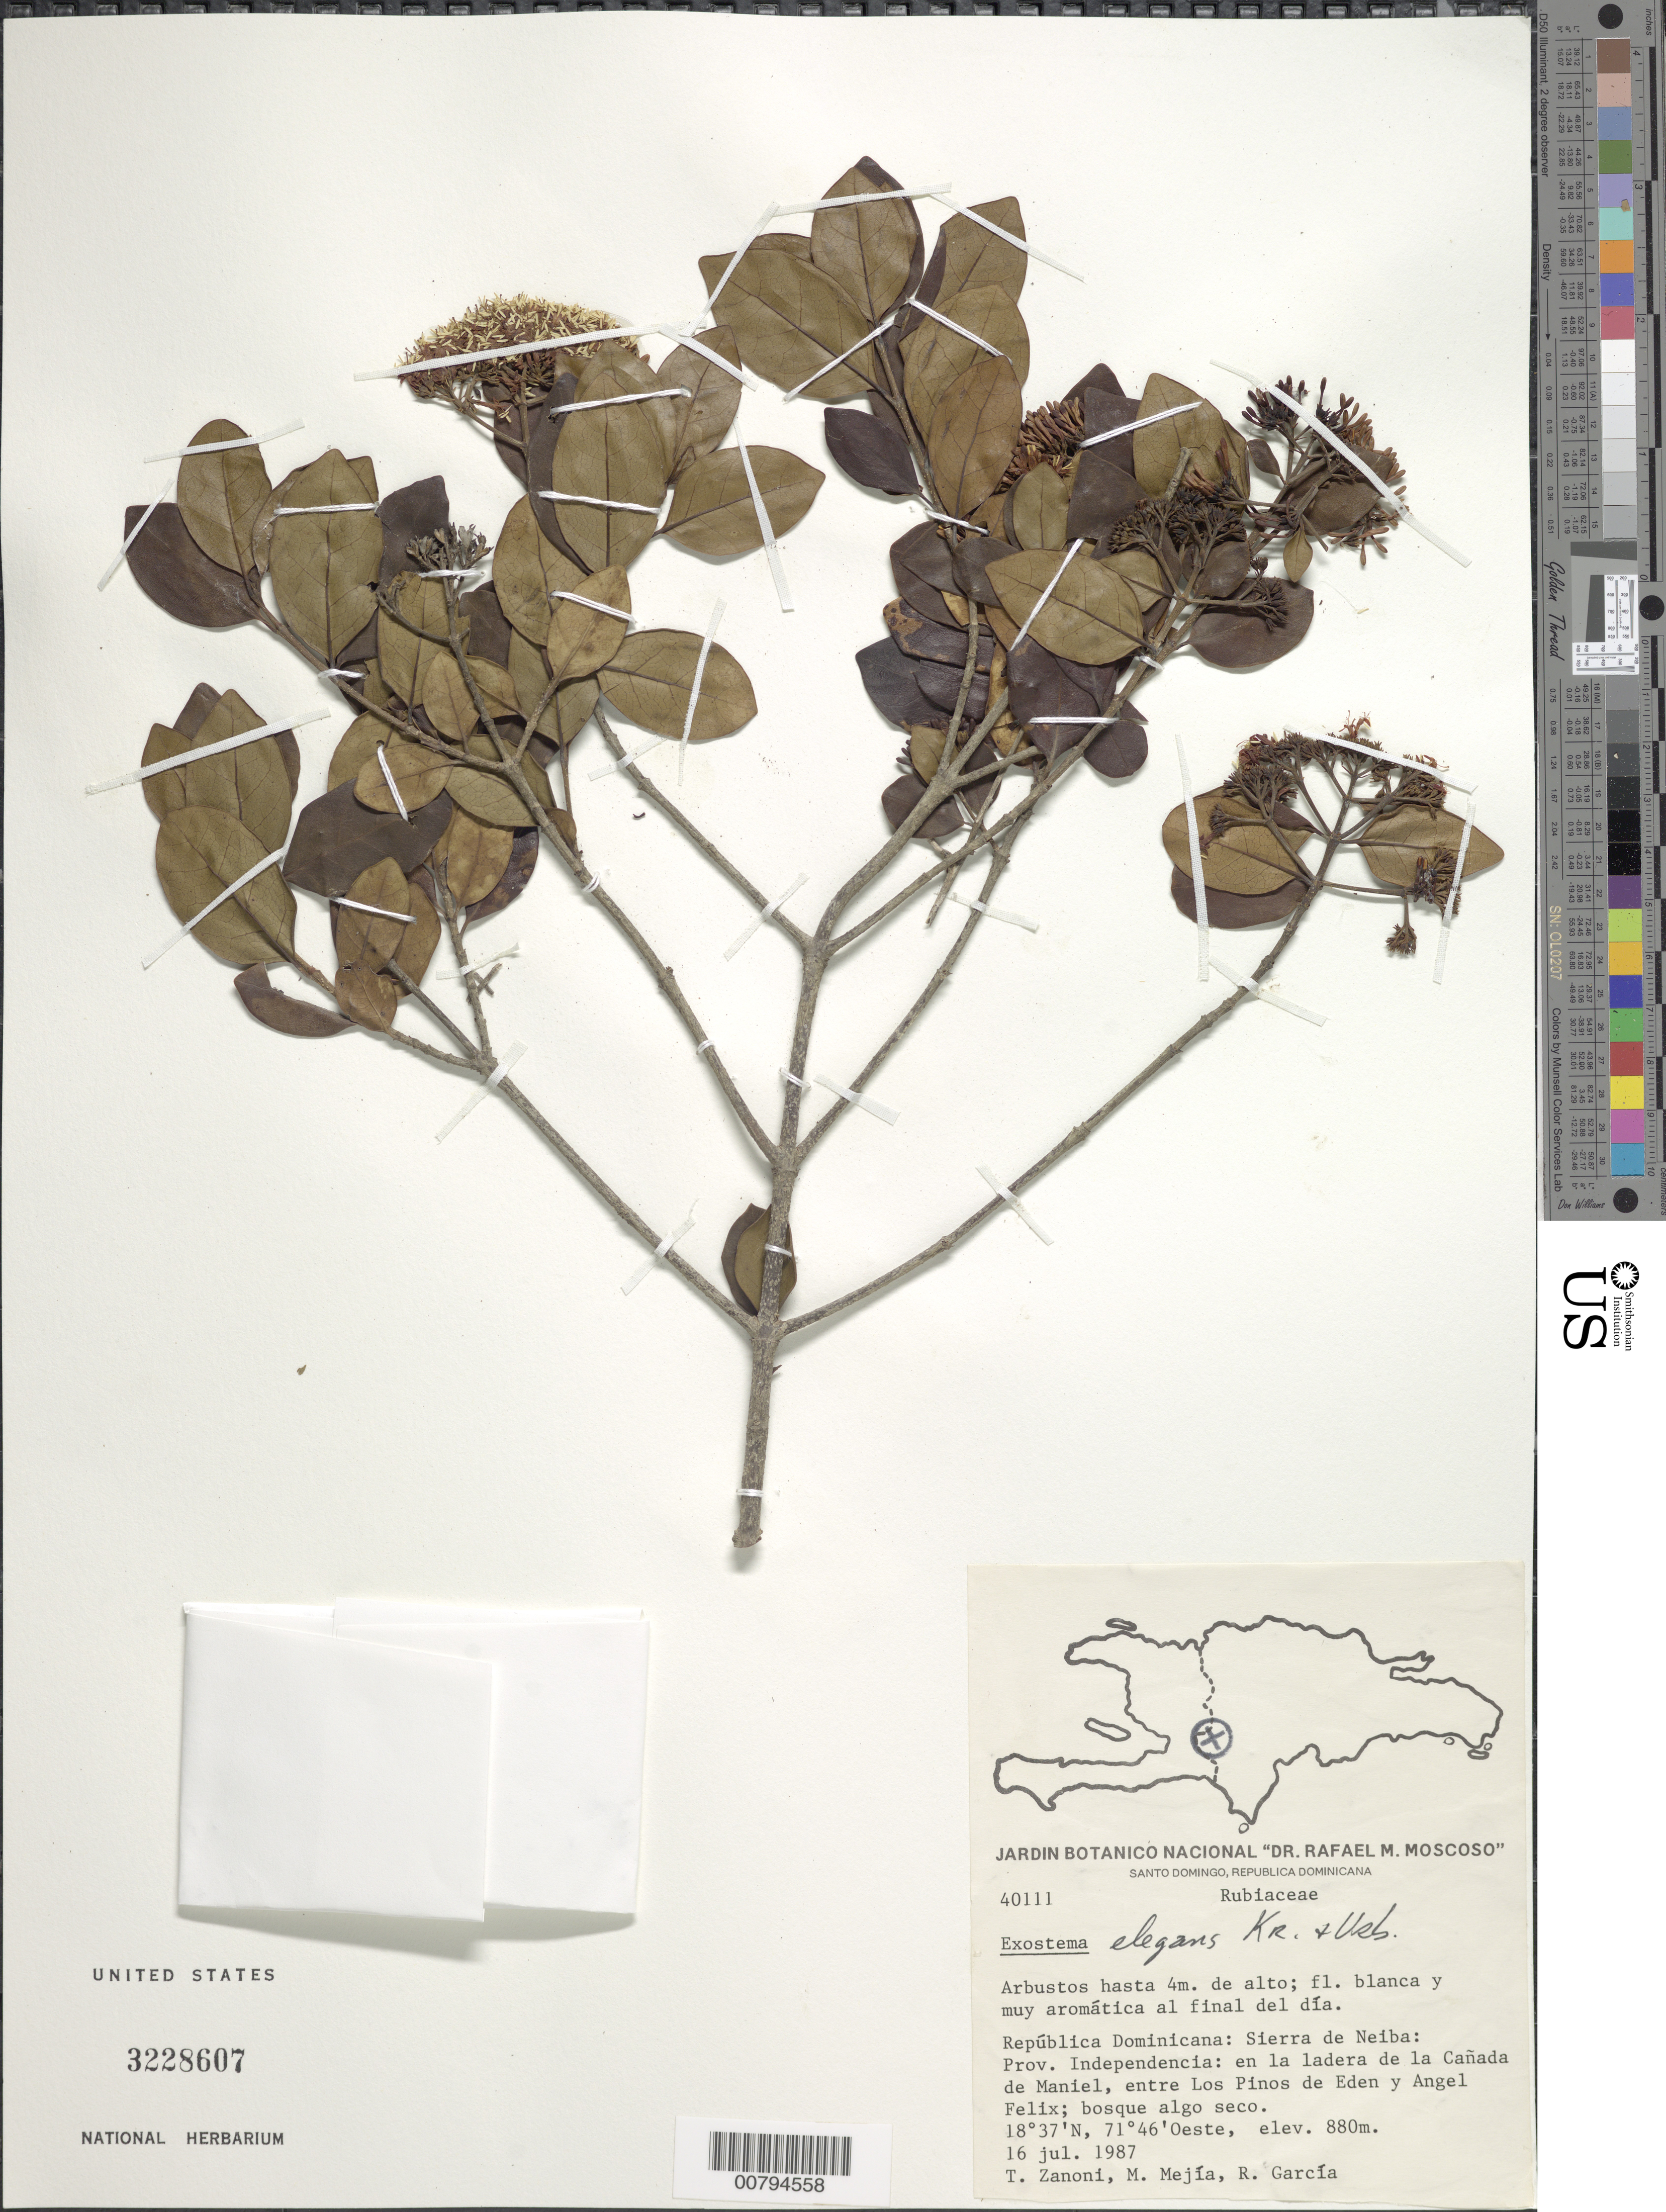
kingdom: Plantae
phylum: Tracheophyta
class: Magnoliopsida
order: Gentianales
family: Rubiaceae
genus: Exostema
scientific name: Exostema caribaeum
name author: (Jacq.) Roem. & Schult.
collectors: T. A. Zanoni, M. M. Mejía & R. Garcia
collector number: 40111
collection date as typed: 16 Jul 1987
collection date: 1987-07-16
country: Dominican Republic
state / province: Independencia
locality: Sierra de Neiba: en la ladera de la Canada de Maniel, entre Los Pinos de Eden y Angel Felix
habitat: Bosque algo seco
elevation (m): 880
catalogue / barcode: US 3228607